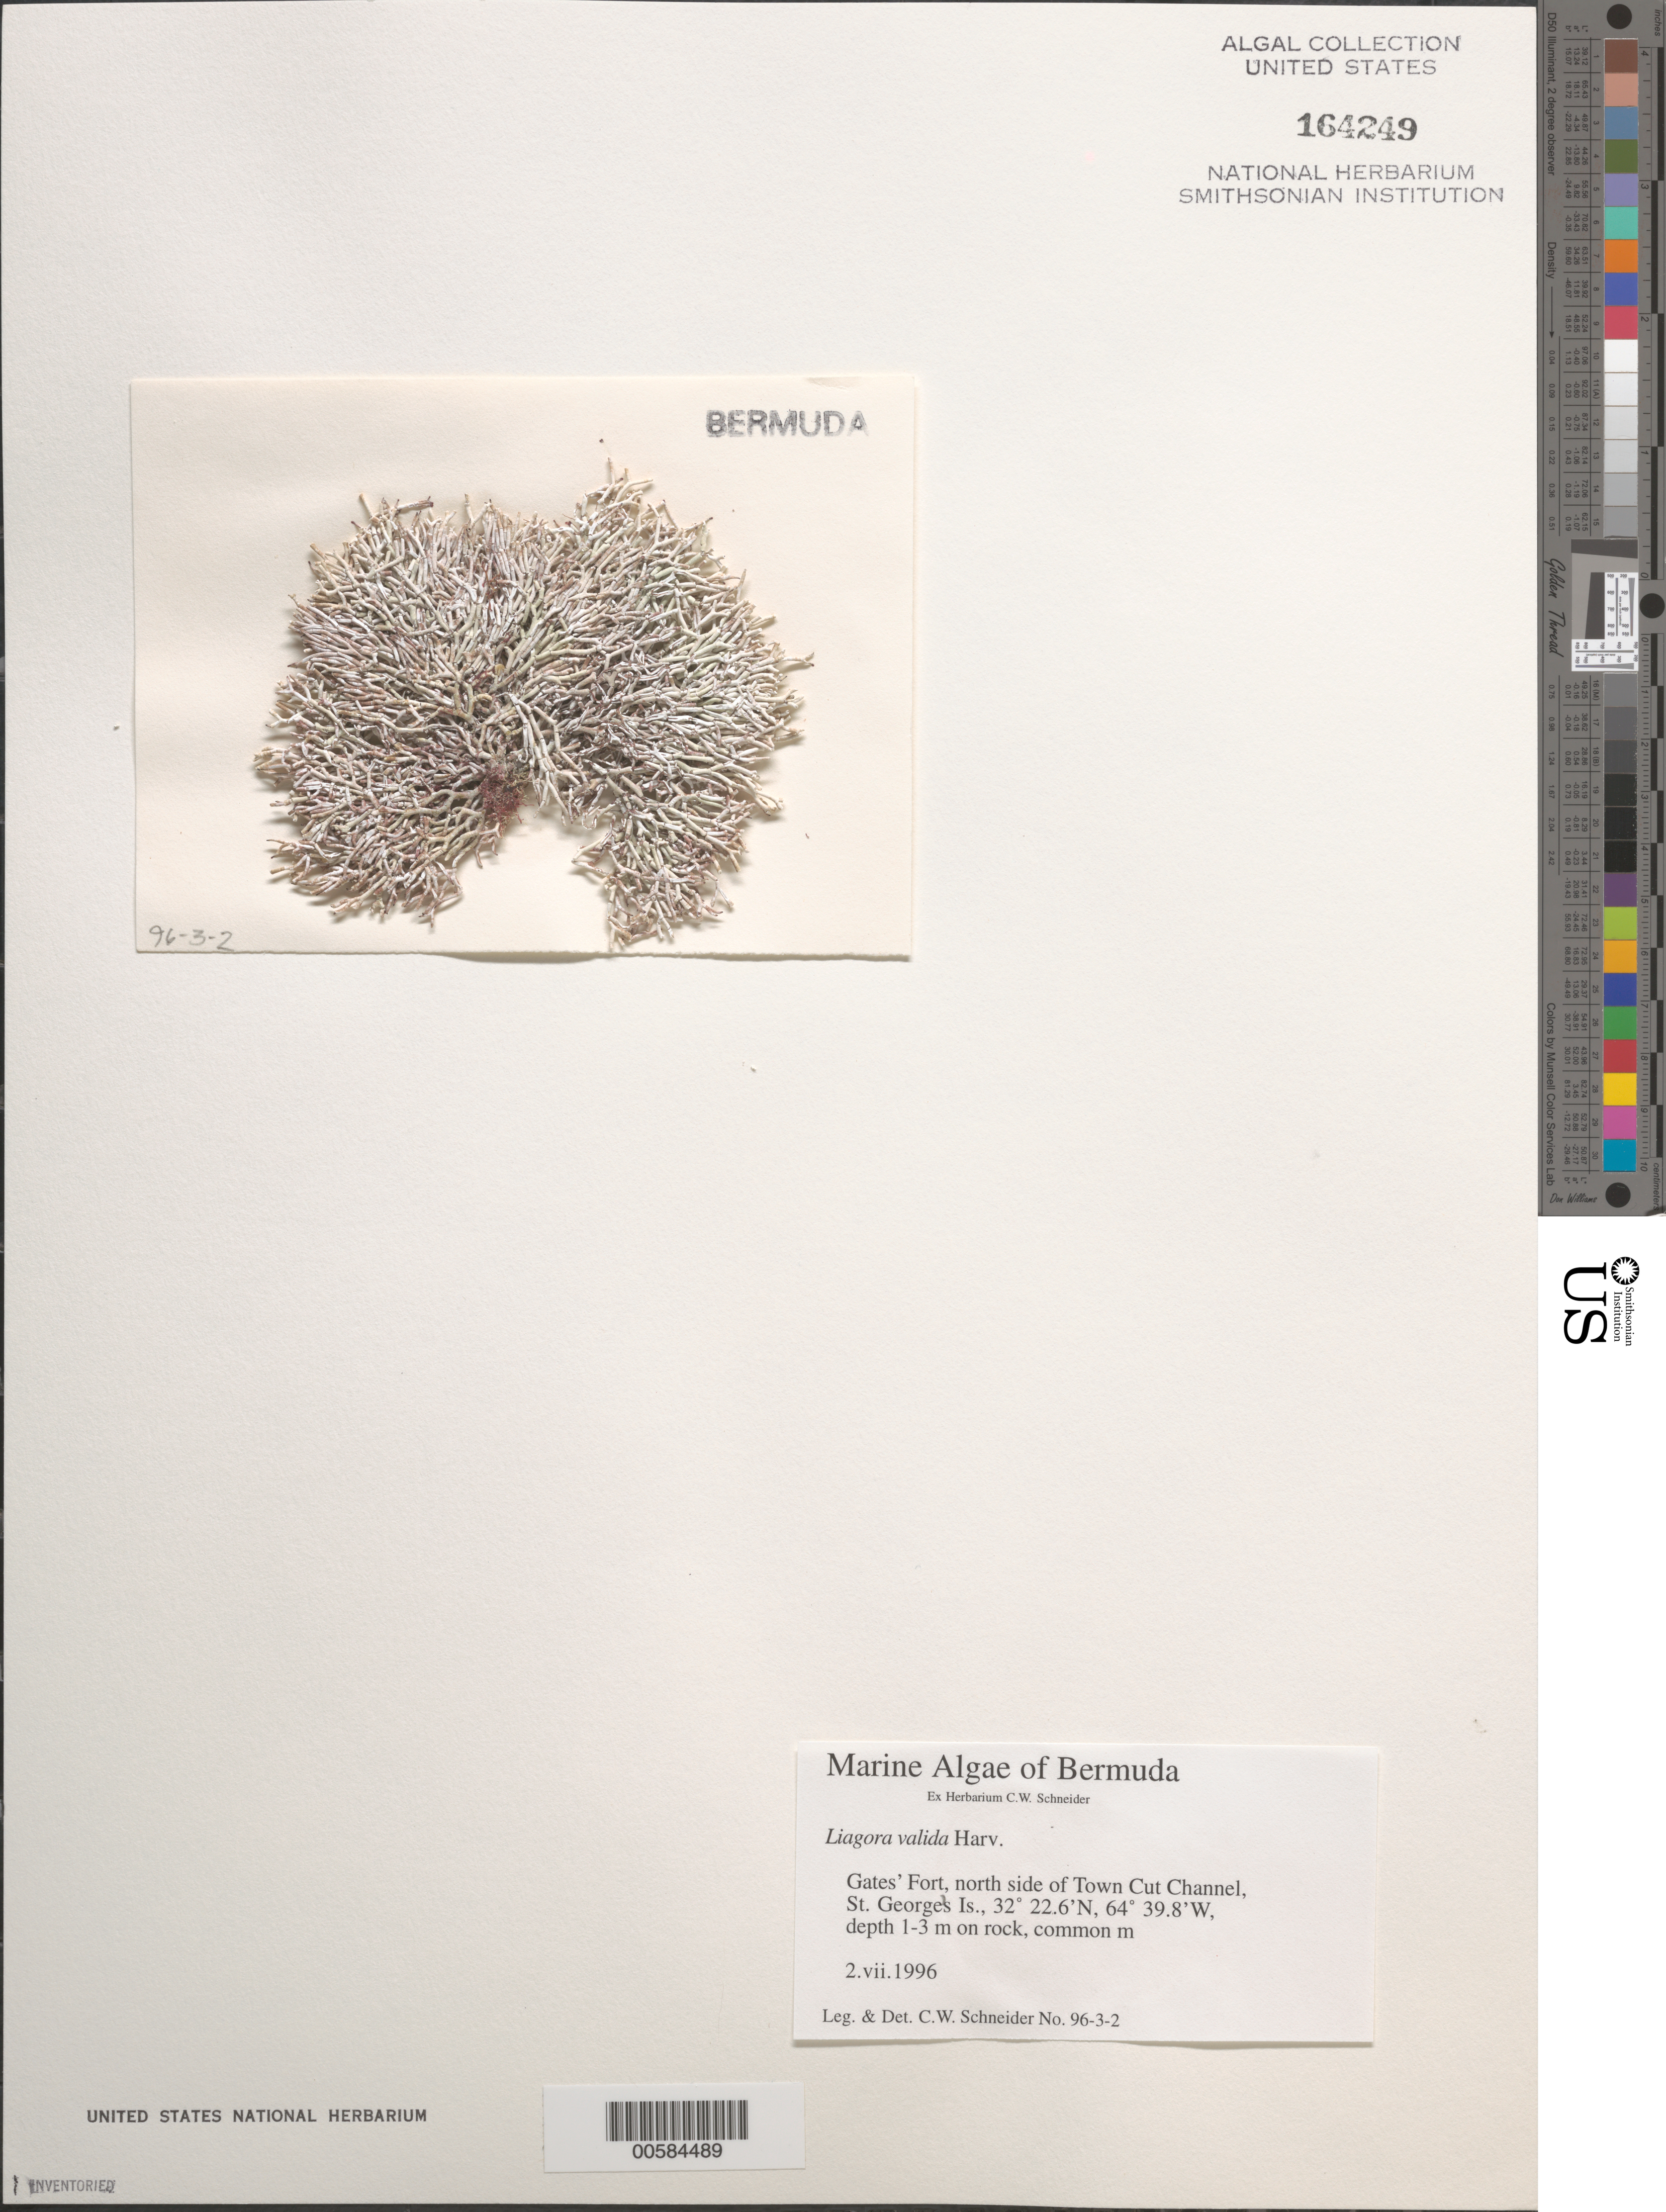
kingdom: Plantae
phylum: Rhodophyta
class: Florideophyceae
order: Nemaliales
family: Liagoraceae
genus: Titanophycus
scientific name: Titanophycus validus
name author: (Harv.) Huisman et al.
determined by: Algae name updating Project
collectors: C. W. Schneider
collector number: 96-3-2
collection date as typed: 02 Jul 1996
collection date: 1996-07-02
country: Bermuda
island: St. George's Island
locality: Gates' Fort, Town Cut Channel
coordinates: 32 22.6' N, 64 39.8' W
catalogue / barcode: US 164249